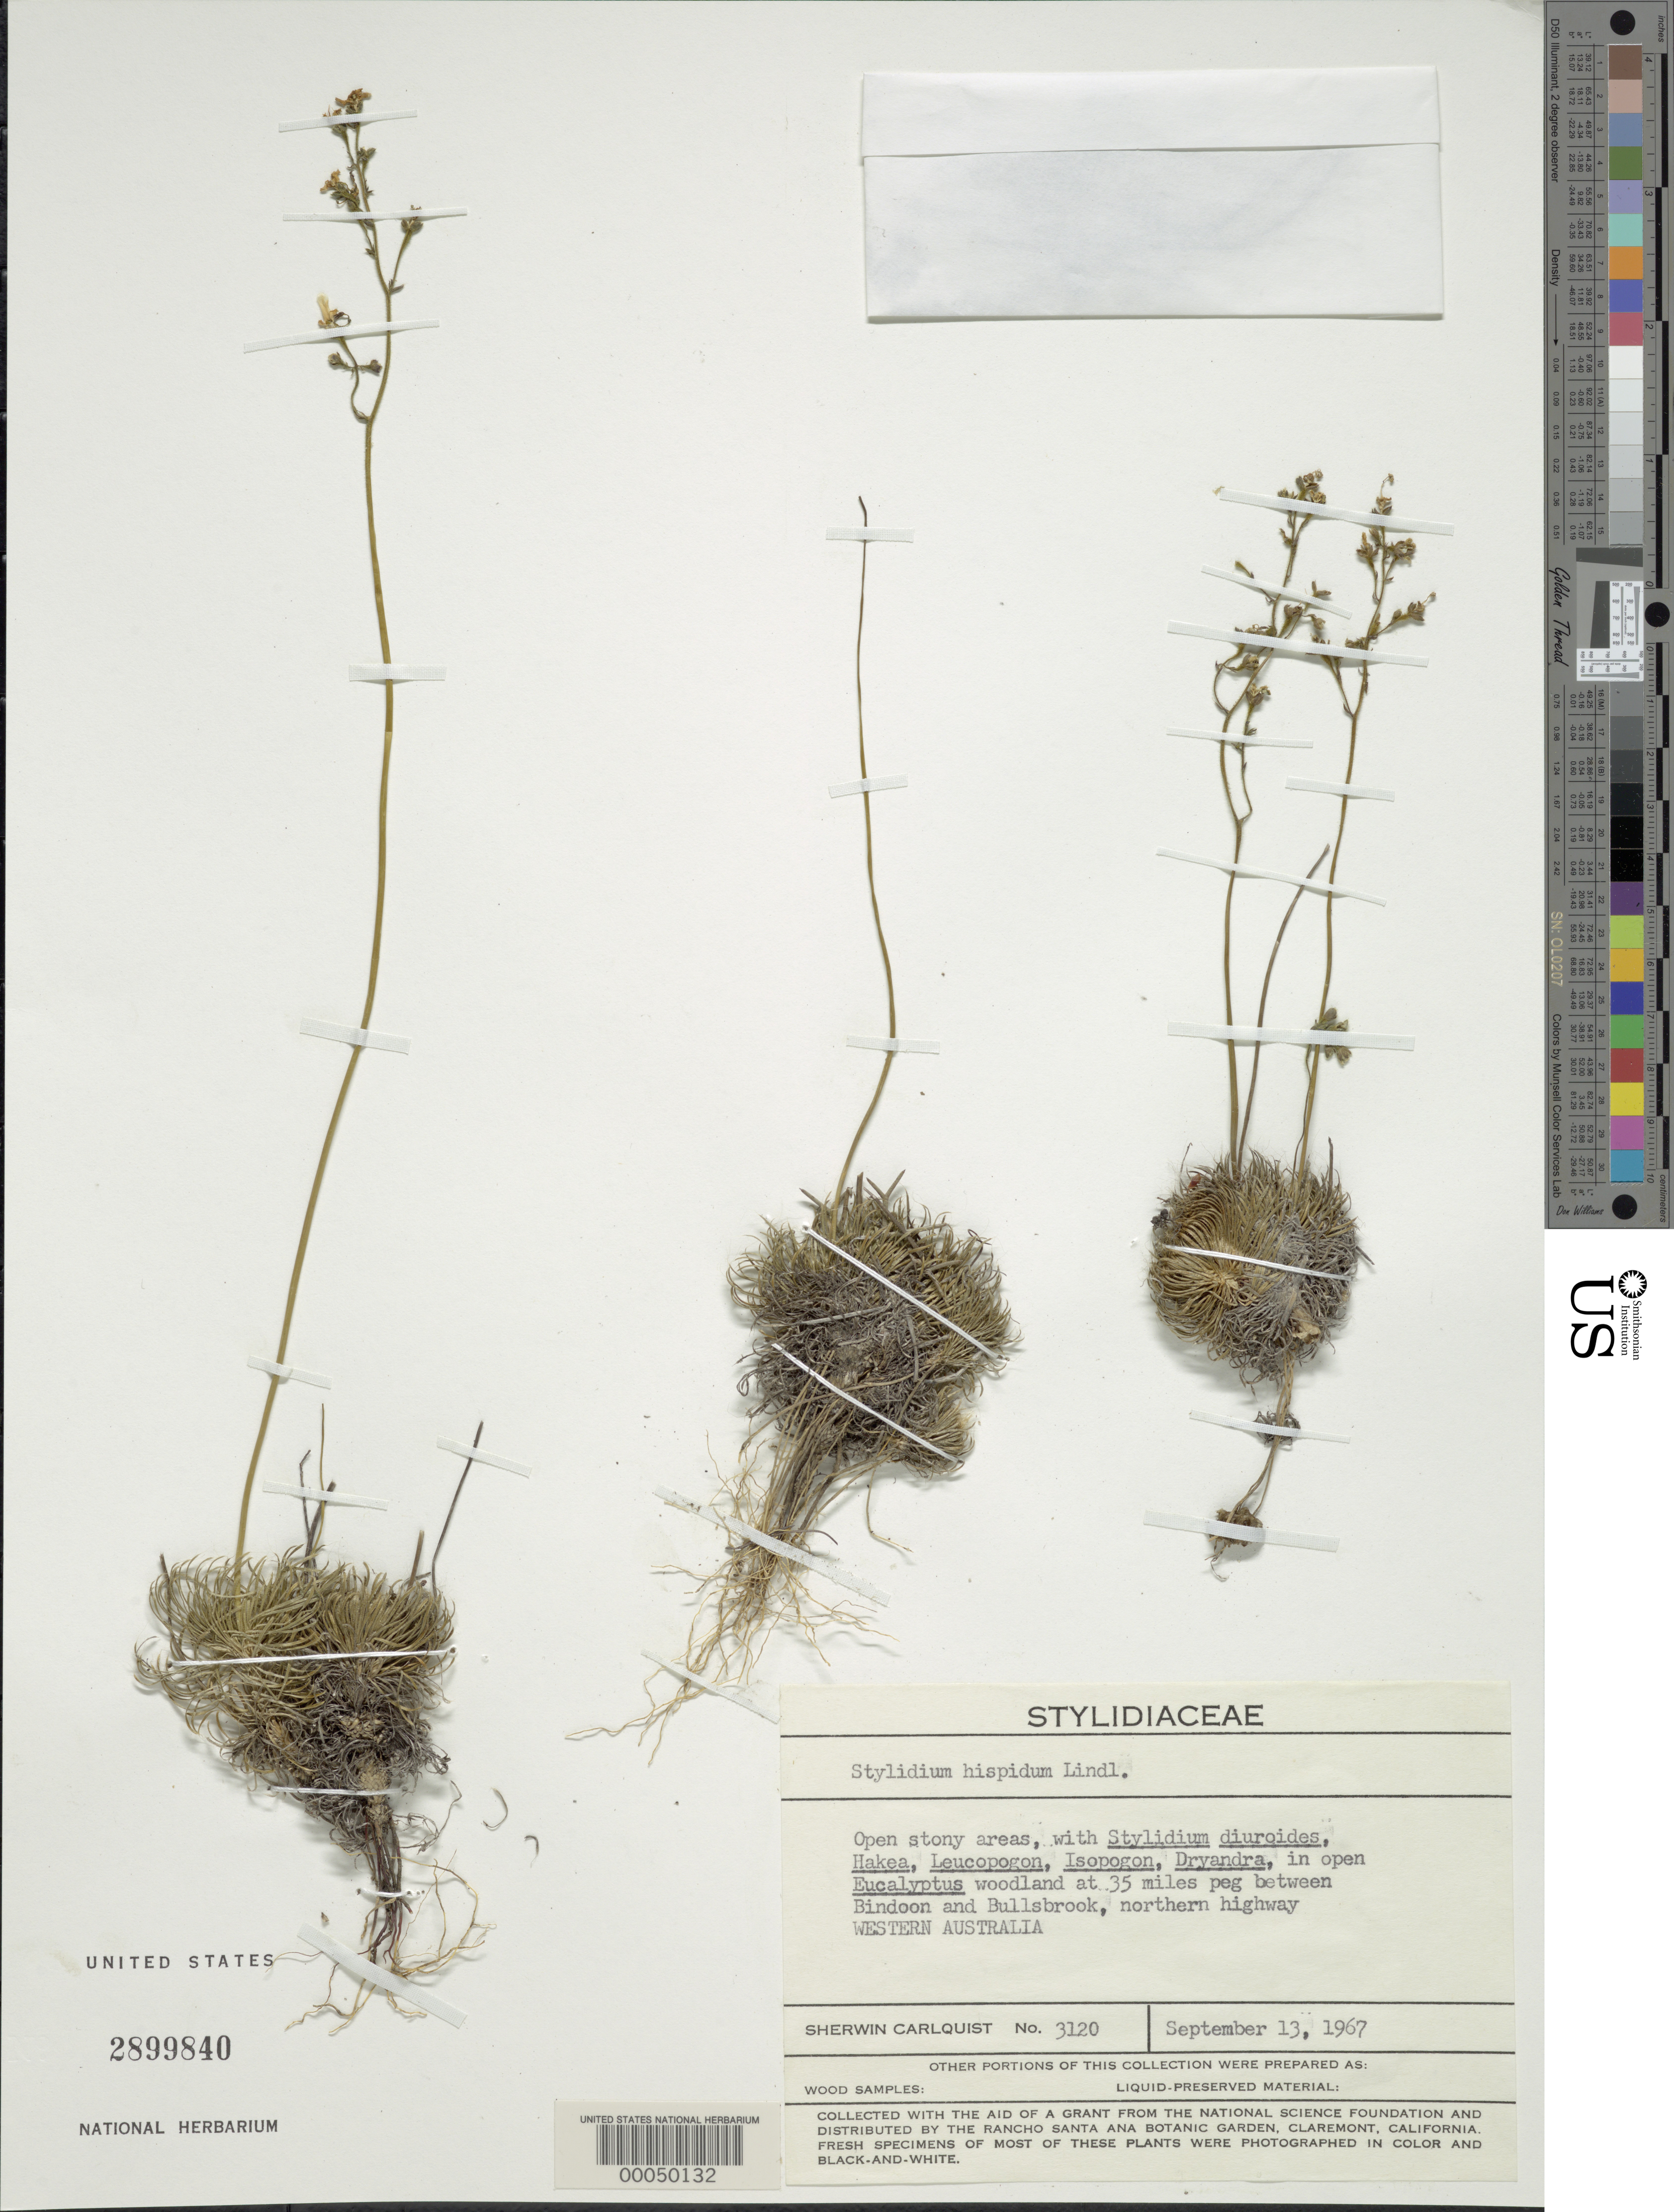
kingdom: Plantae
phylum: Tracheophyta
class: Magnoliopsida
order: Asterales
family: Stylidiaceae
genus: Stylidium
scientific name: Stylidium hispidum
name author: Lindl.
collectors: S. Carlquist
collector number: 3120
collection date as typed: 13 Sep 1967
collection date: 1967-09-13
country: Australia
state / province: Western Australia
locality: At 35 miles peg between bindoon and bullsbrook, northern highway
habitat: Open stony areas, with other stylidium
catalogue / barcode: US 2899840